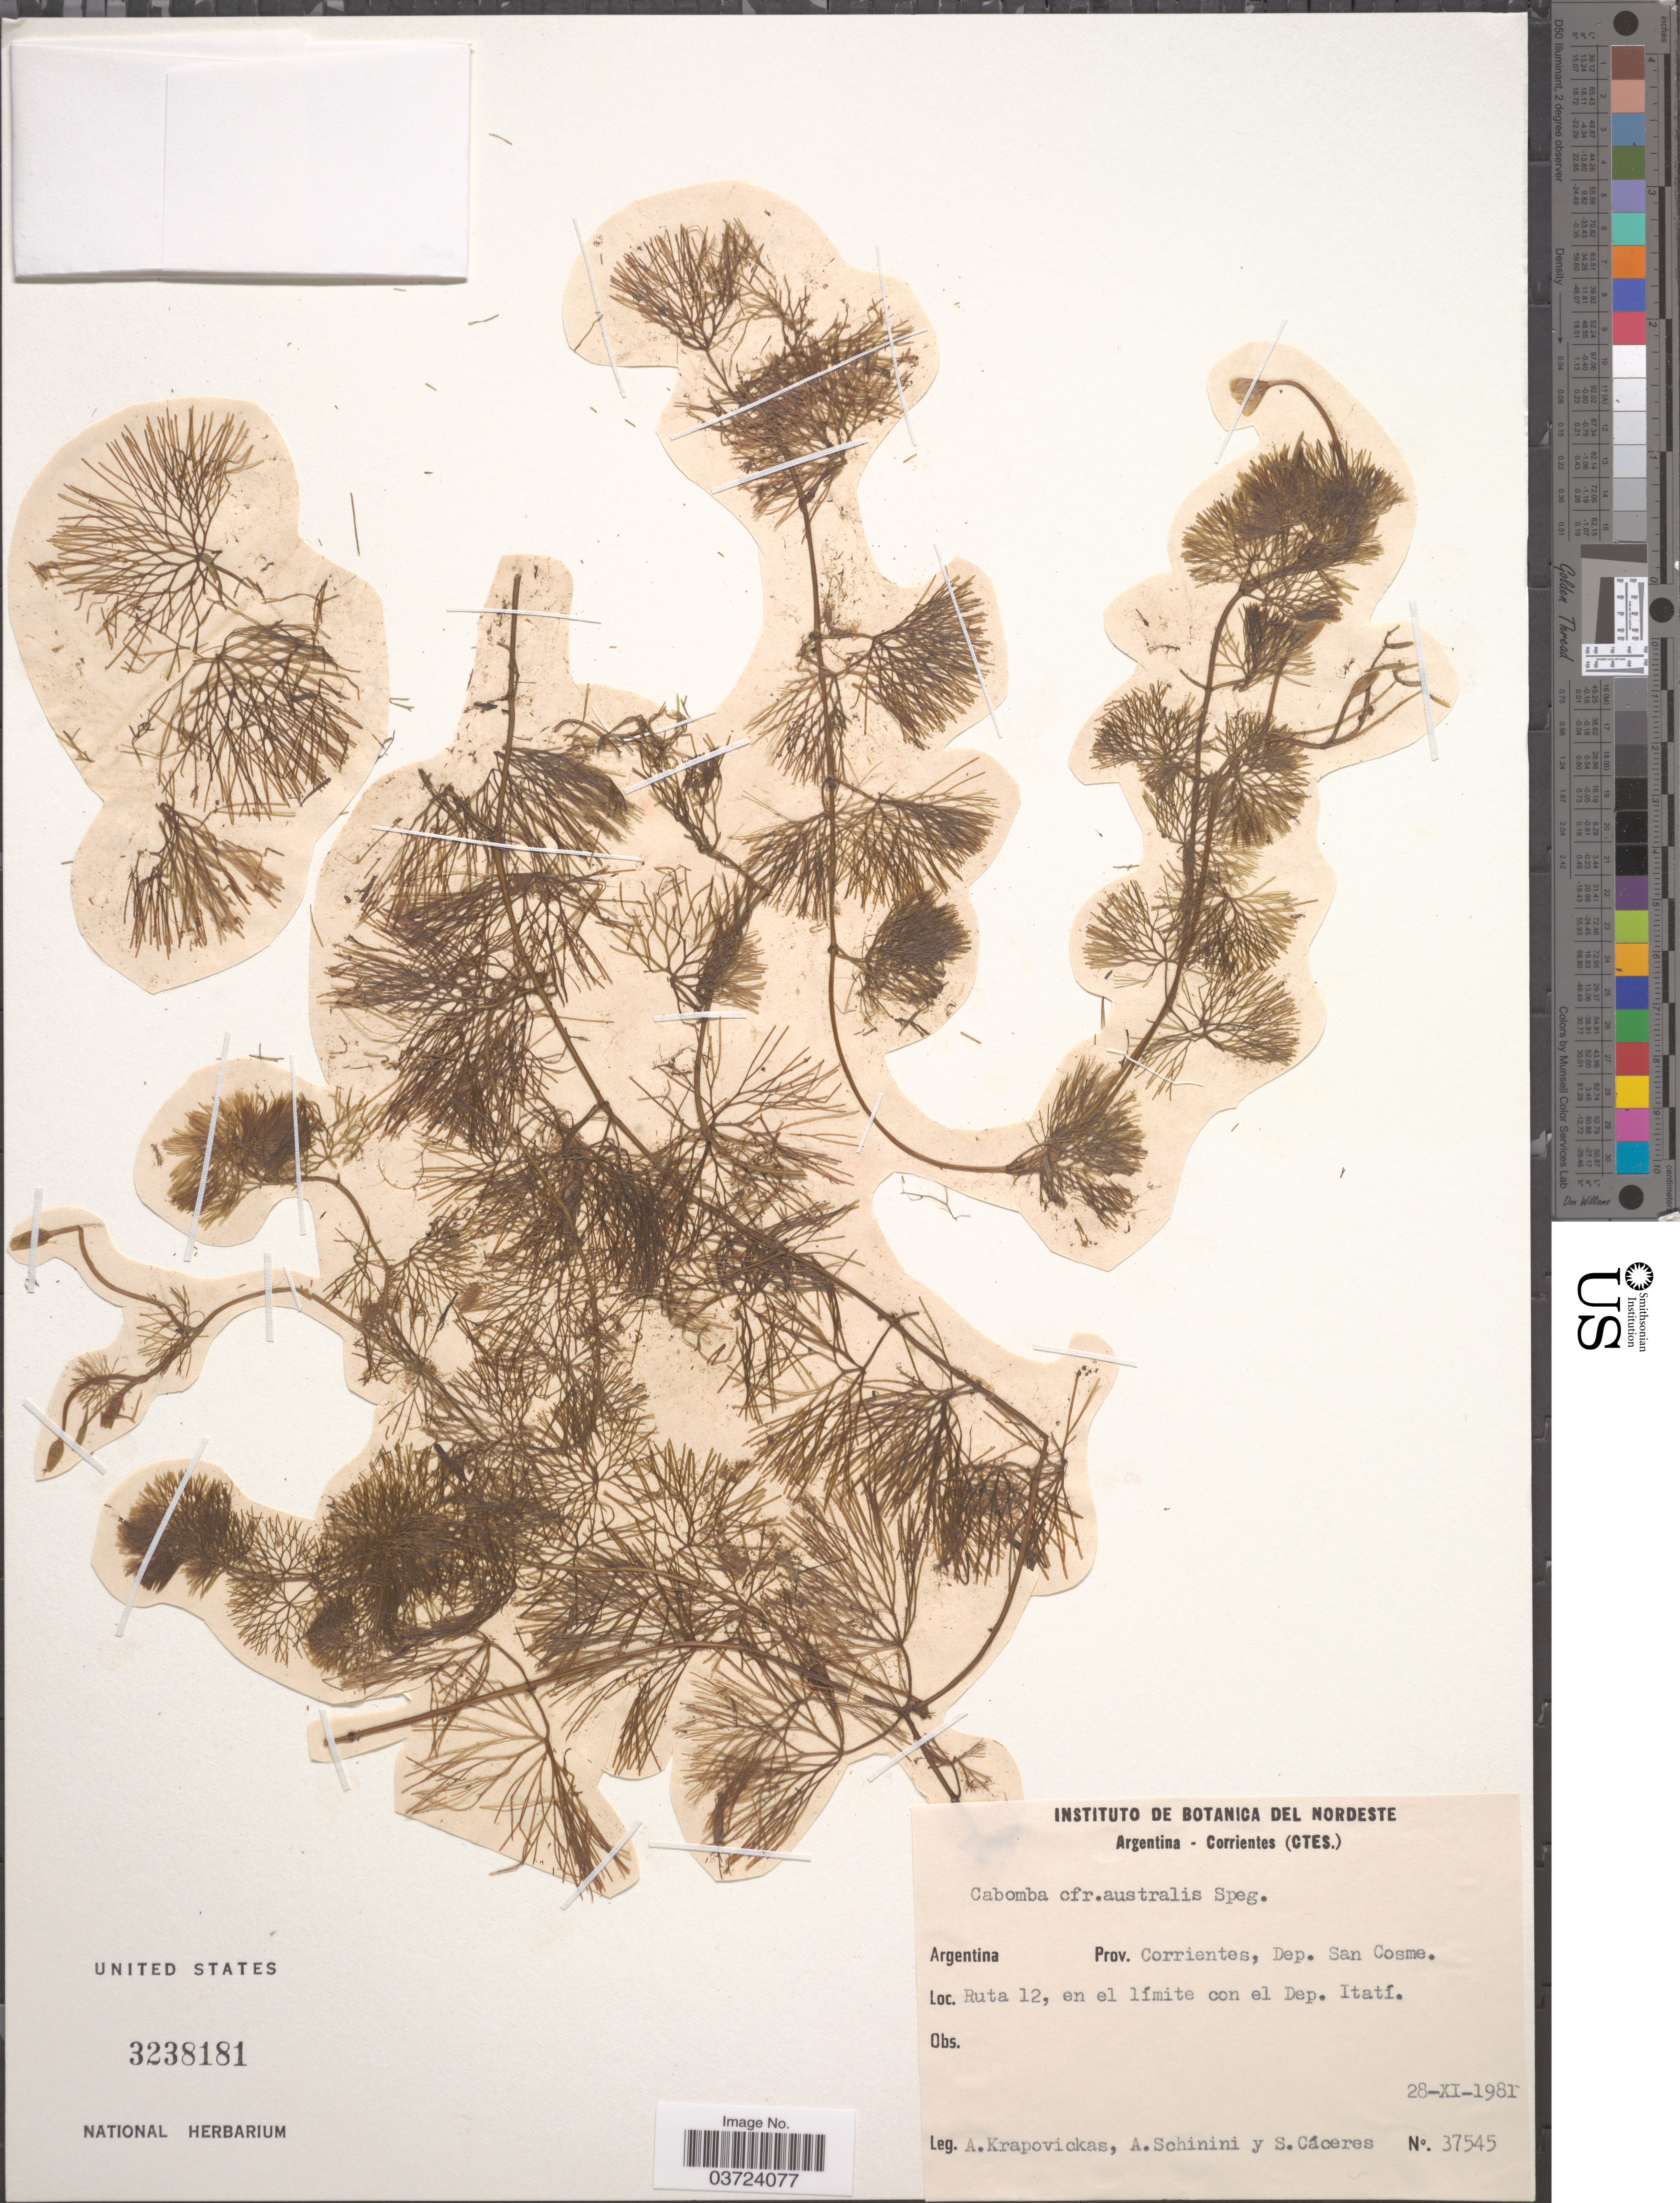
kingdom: Plantae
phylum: Tracheophyta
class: Magnoliopsida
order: Nymphaeales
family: Cabombaceae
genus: Cabomba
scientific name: Cabomba australis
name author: Speg.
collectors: A. Krapovickas, A. Schinini & S. Cáceres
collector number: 37545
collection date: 1981-11-28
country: Argentina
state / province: Corrientes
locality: Dep. San Cosme. Ruta 12, en el límite con el Dep. Itatí.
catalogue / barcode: US 3238181